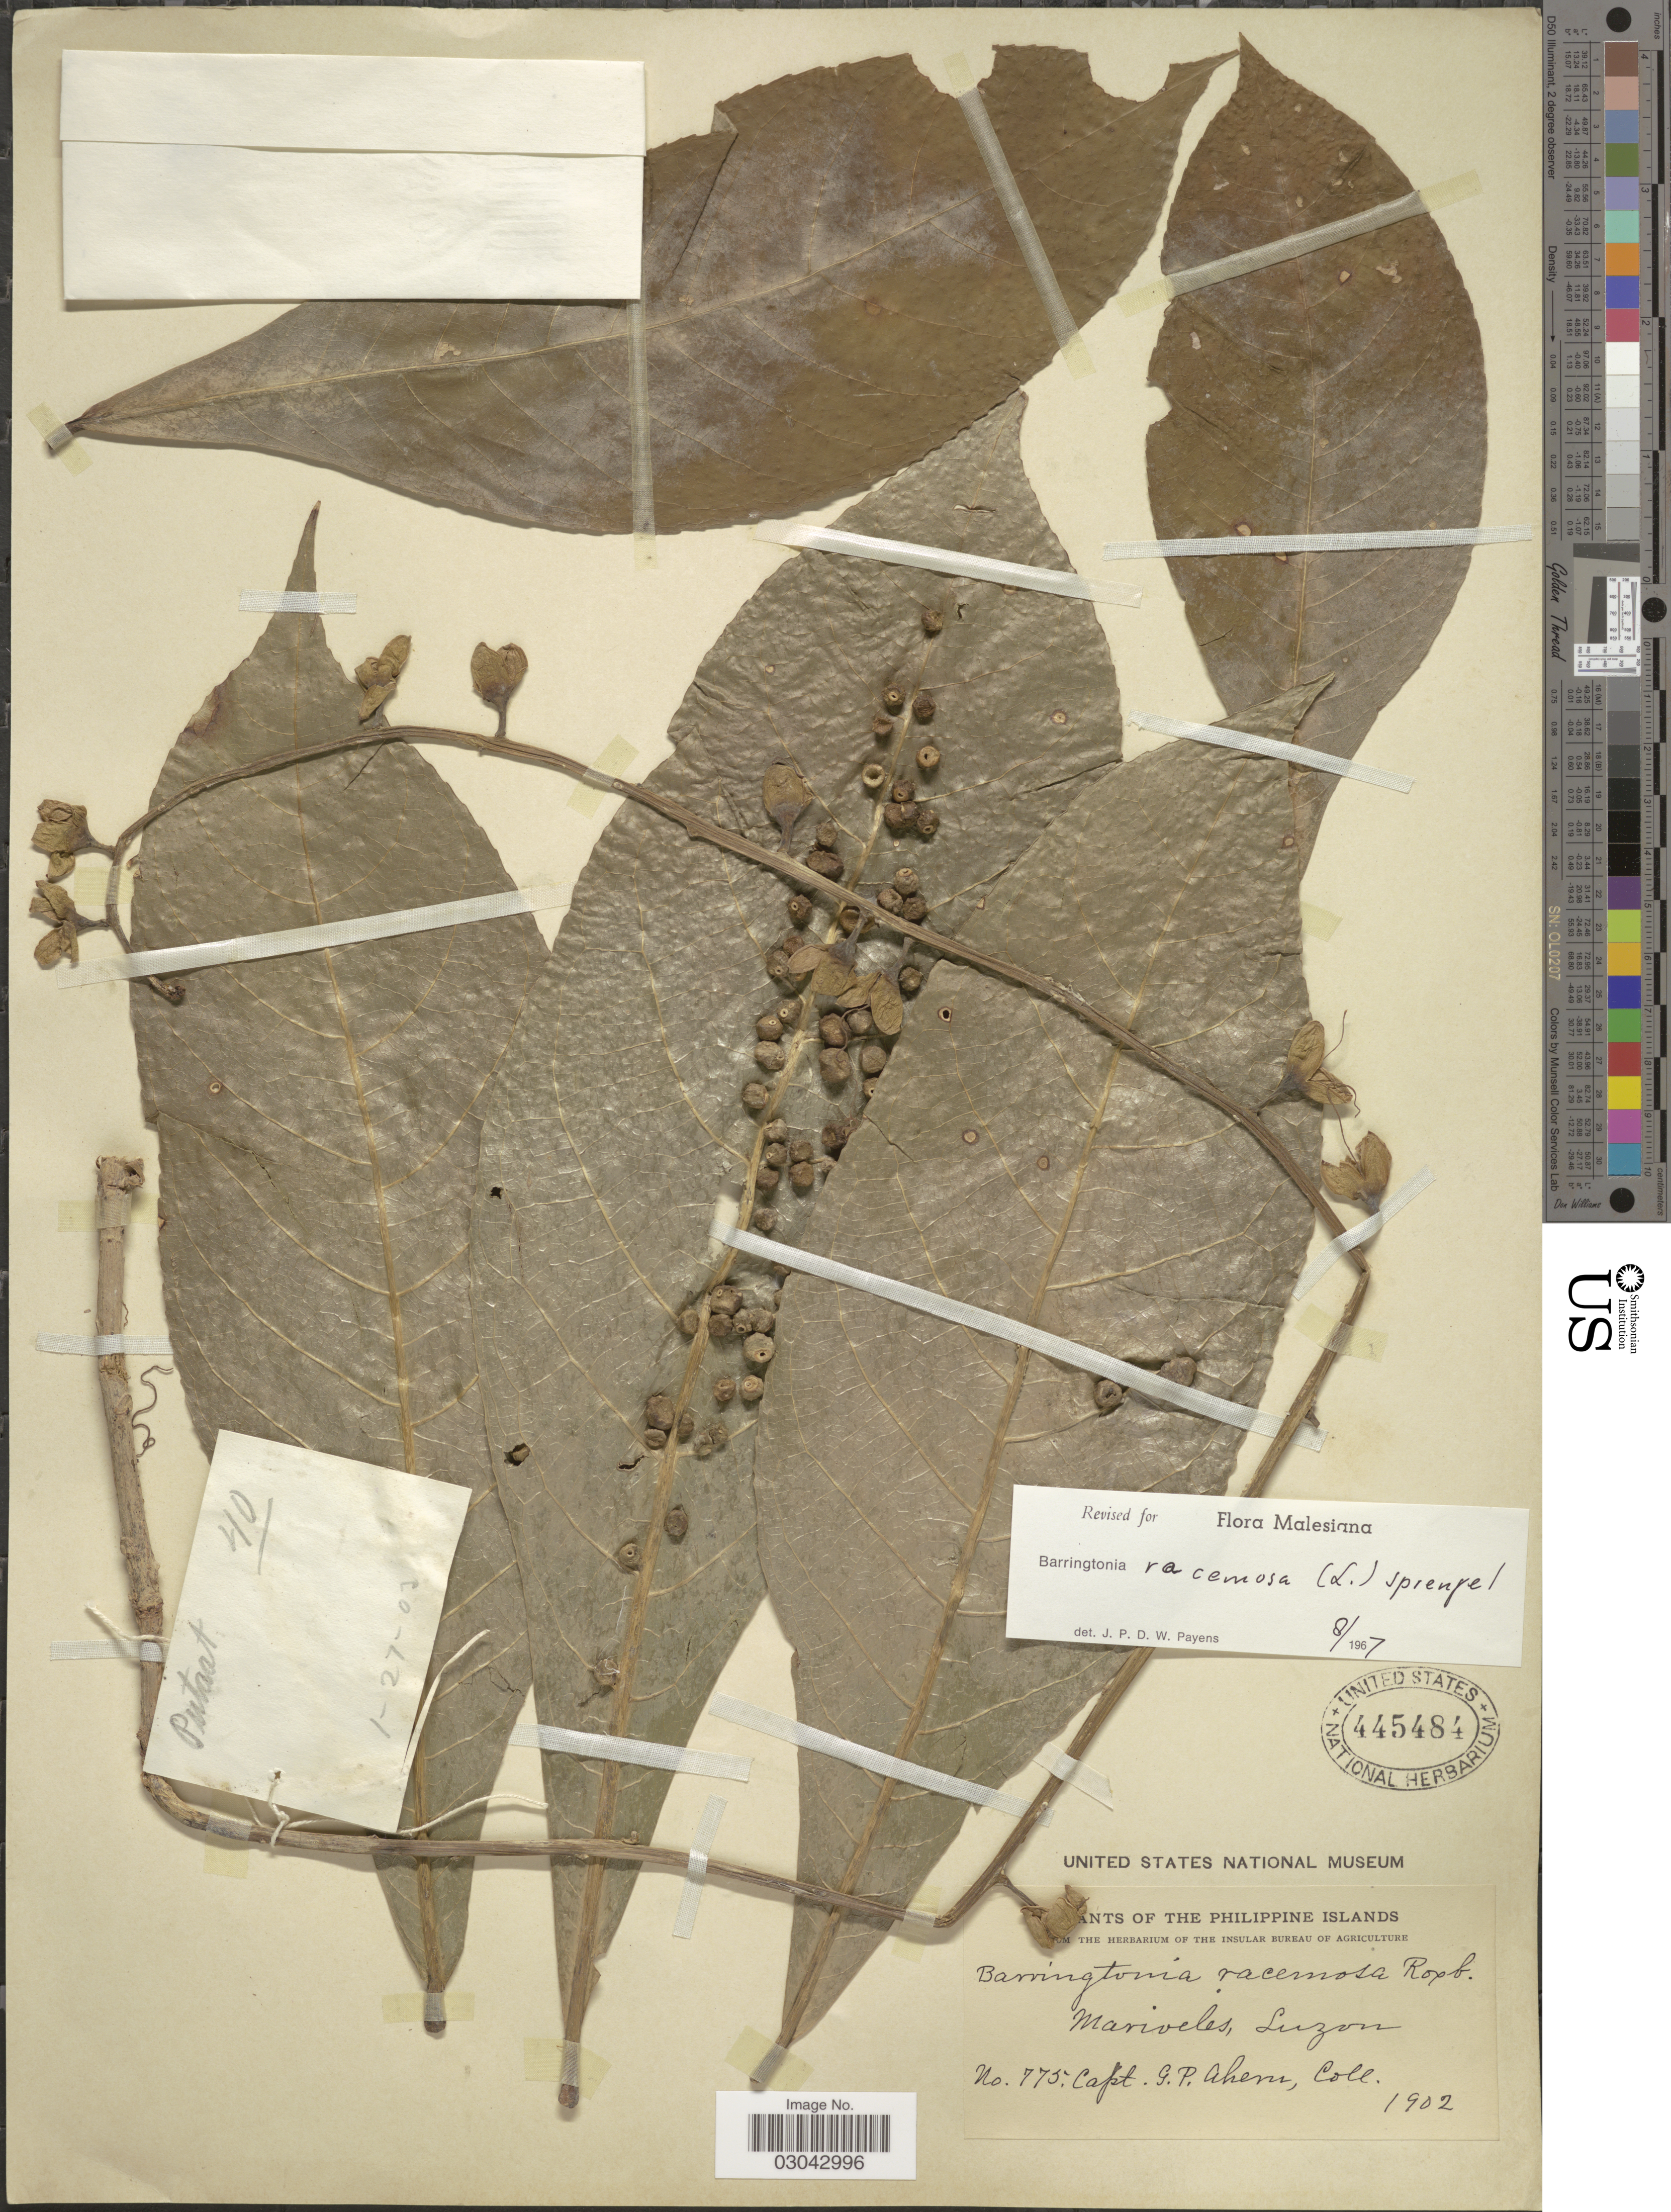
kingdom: Plantae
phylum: Tracheophyta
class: Magnoliopsida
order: Ericales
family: Lecythidaceae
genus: Barringtonia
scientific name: Barringtonia racemosa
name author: (L.) Spreng.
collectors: G. Ahern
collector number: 775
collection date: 1902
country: Philippines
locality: Mariveles, Luzon.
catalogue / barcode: US 445484